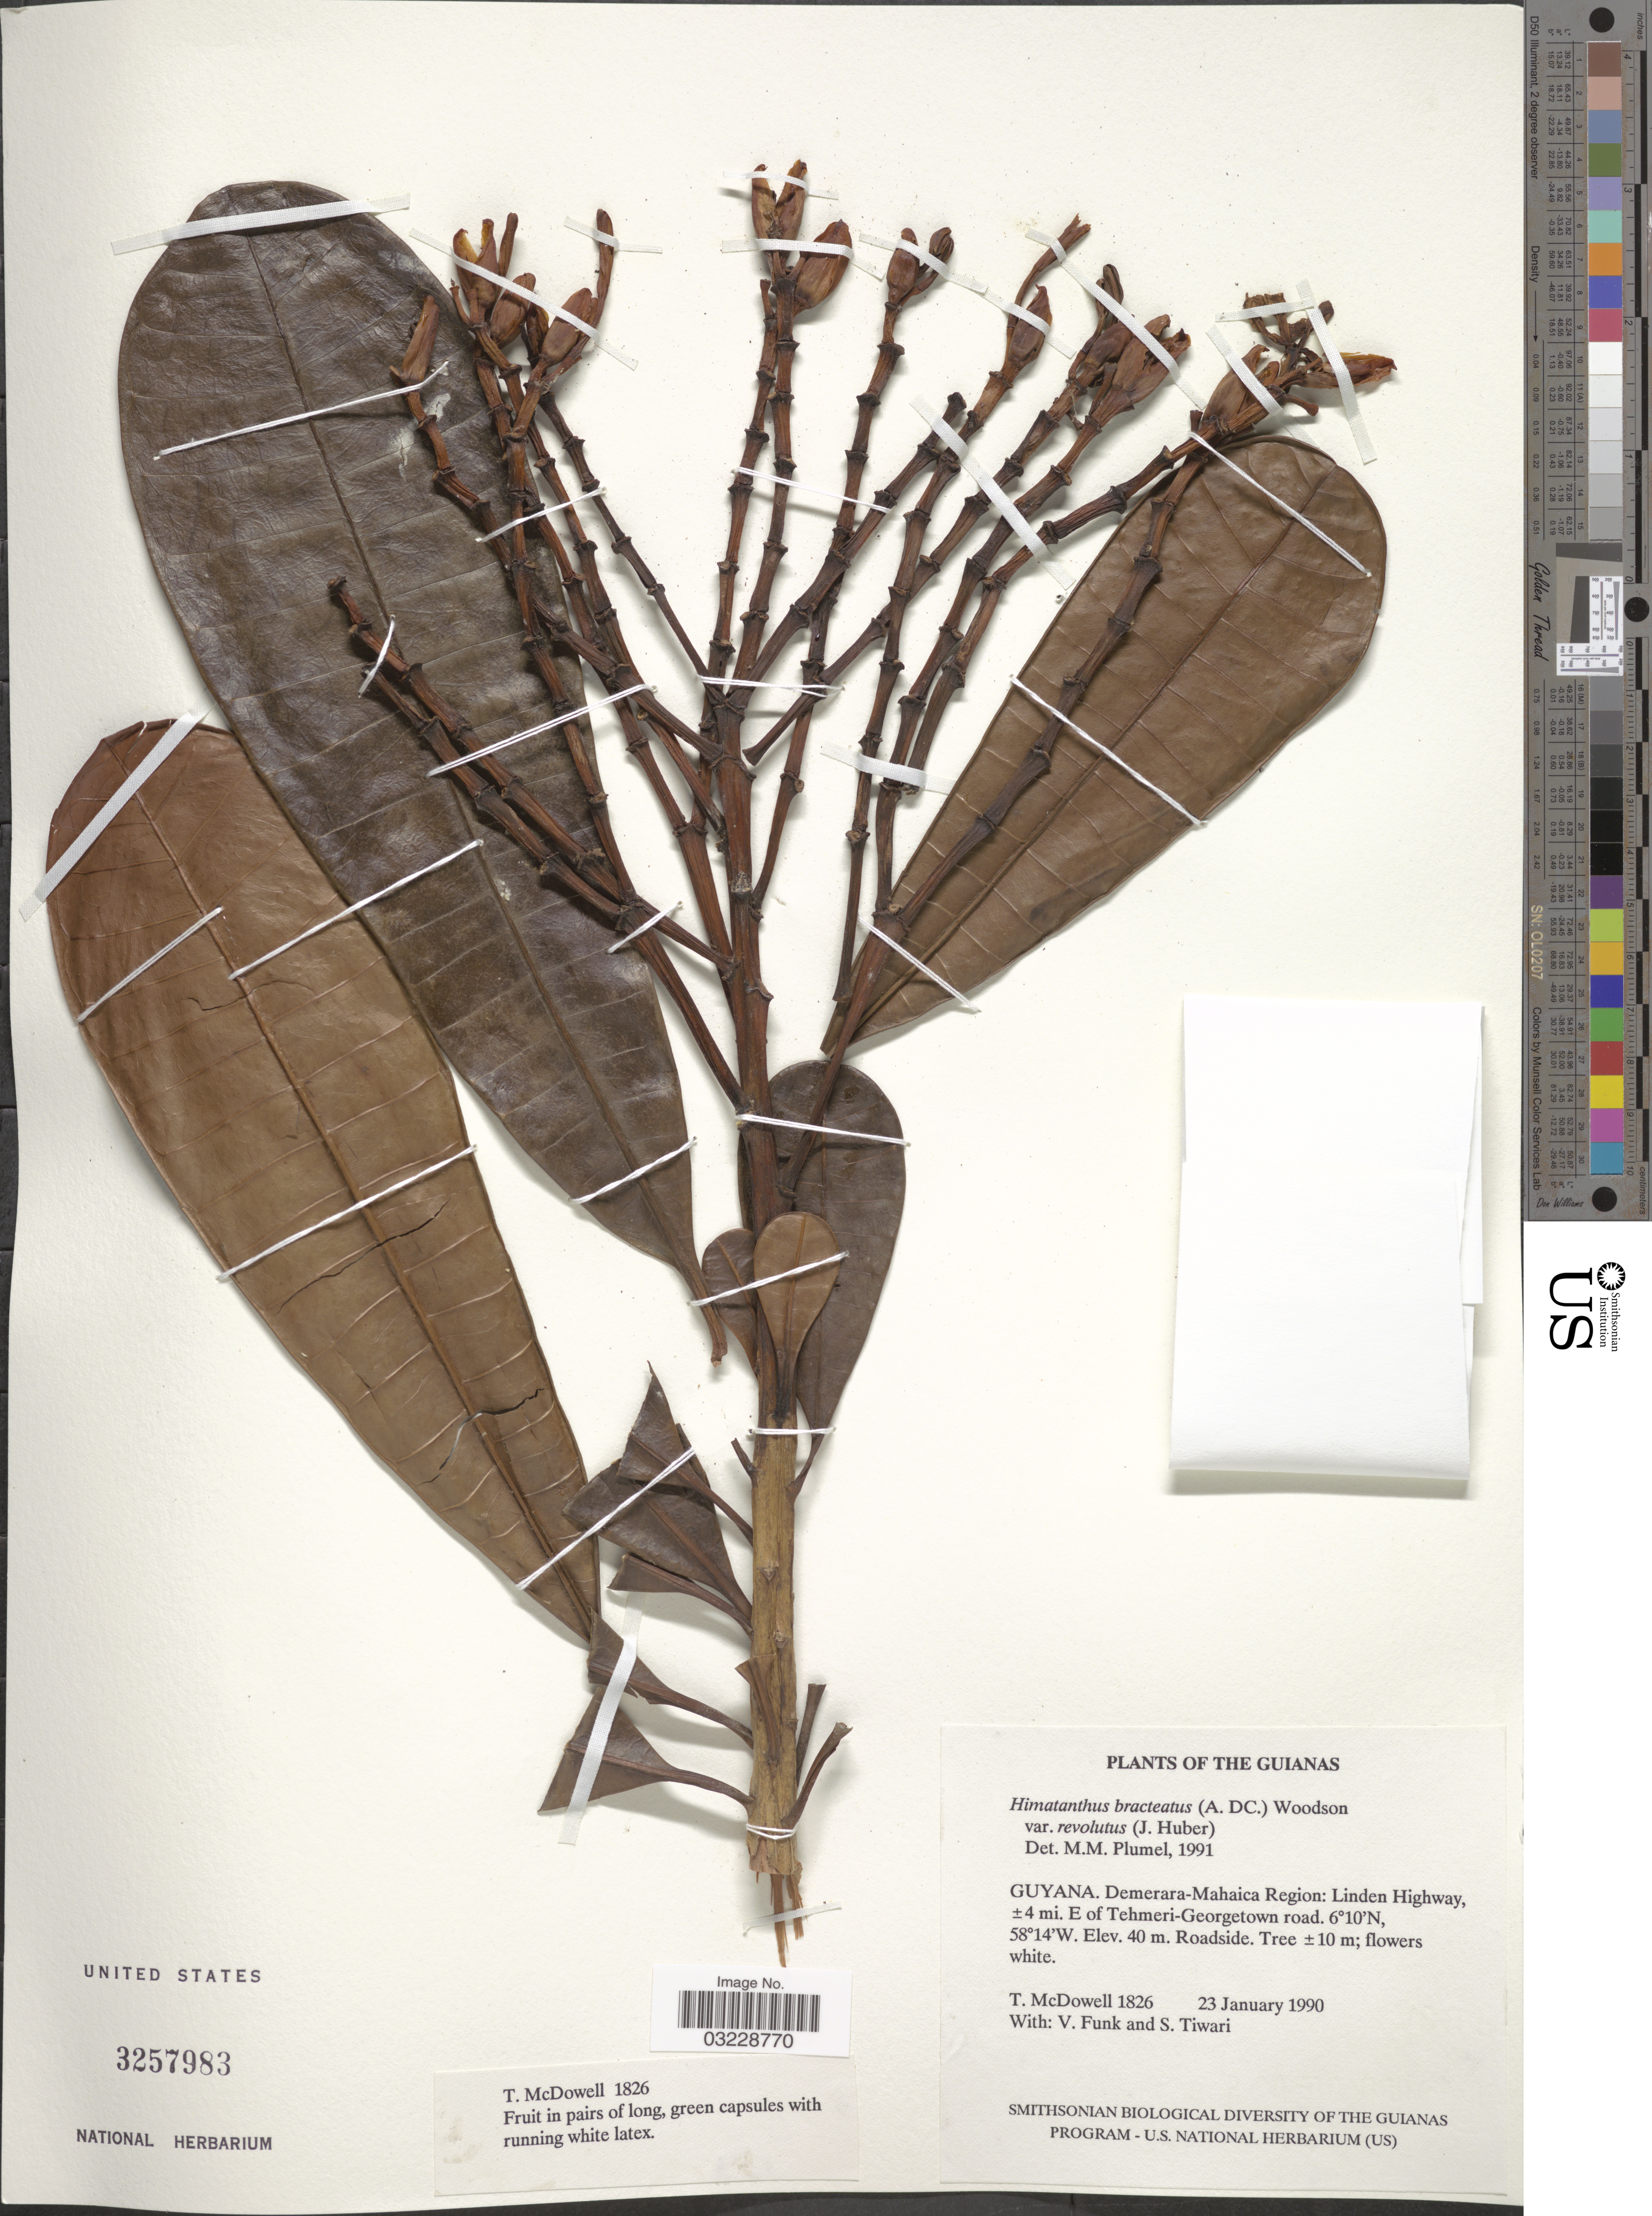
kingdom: Plantae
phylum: Tracheophyta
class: Magnoliopsida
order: Gentianales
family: Apocynaceae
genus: Himatanthus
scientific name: Himatanthus bracteatus var. revolutus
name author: (Huber) Plumel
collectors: T. McDowell, V. Funk & S. Tiwari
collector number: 1826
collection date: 1990-01-23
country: Guyana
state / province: Demerara-Mahaica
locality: Guianas. Linden Highway, ± 4 mi. E of Tehmeri-Georgetown road.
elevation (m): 40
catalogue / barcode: US 3257983